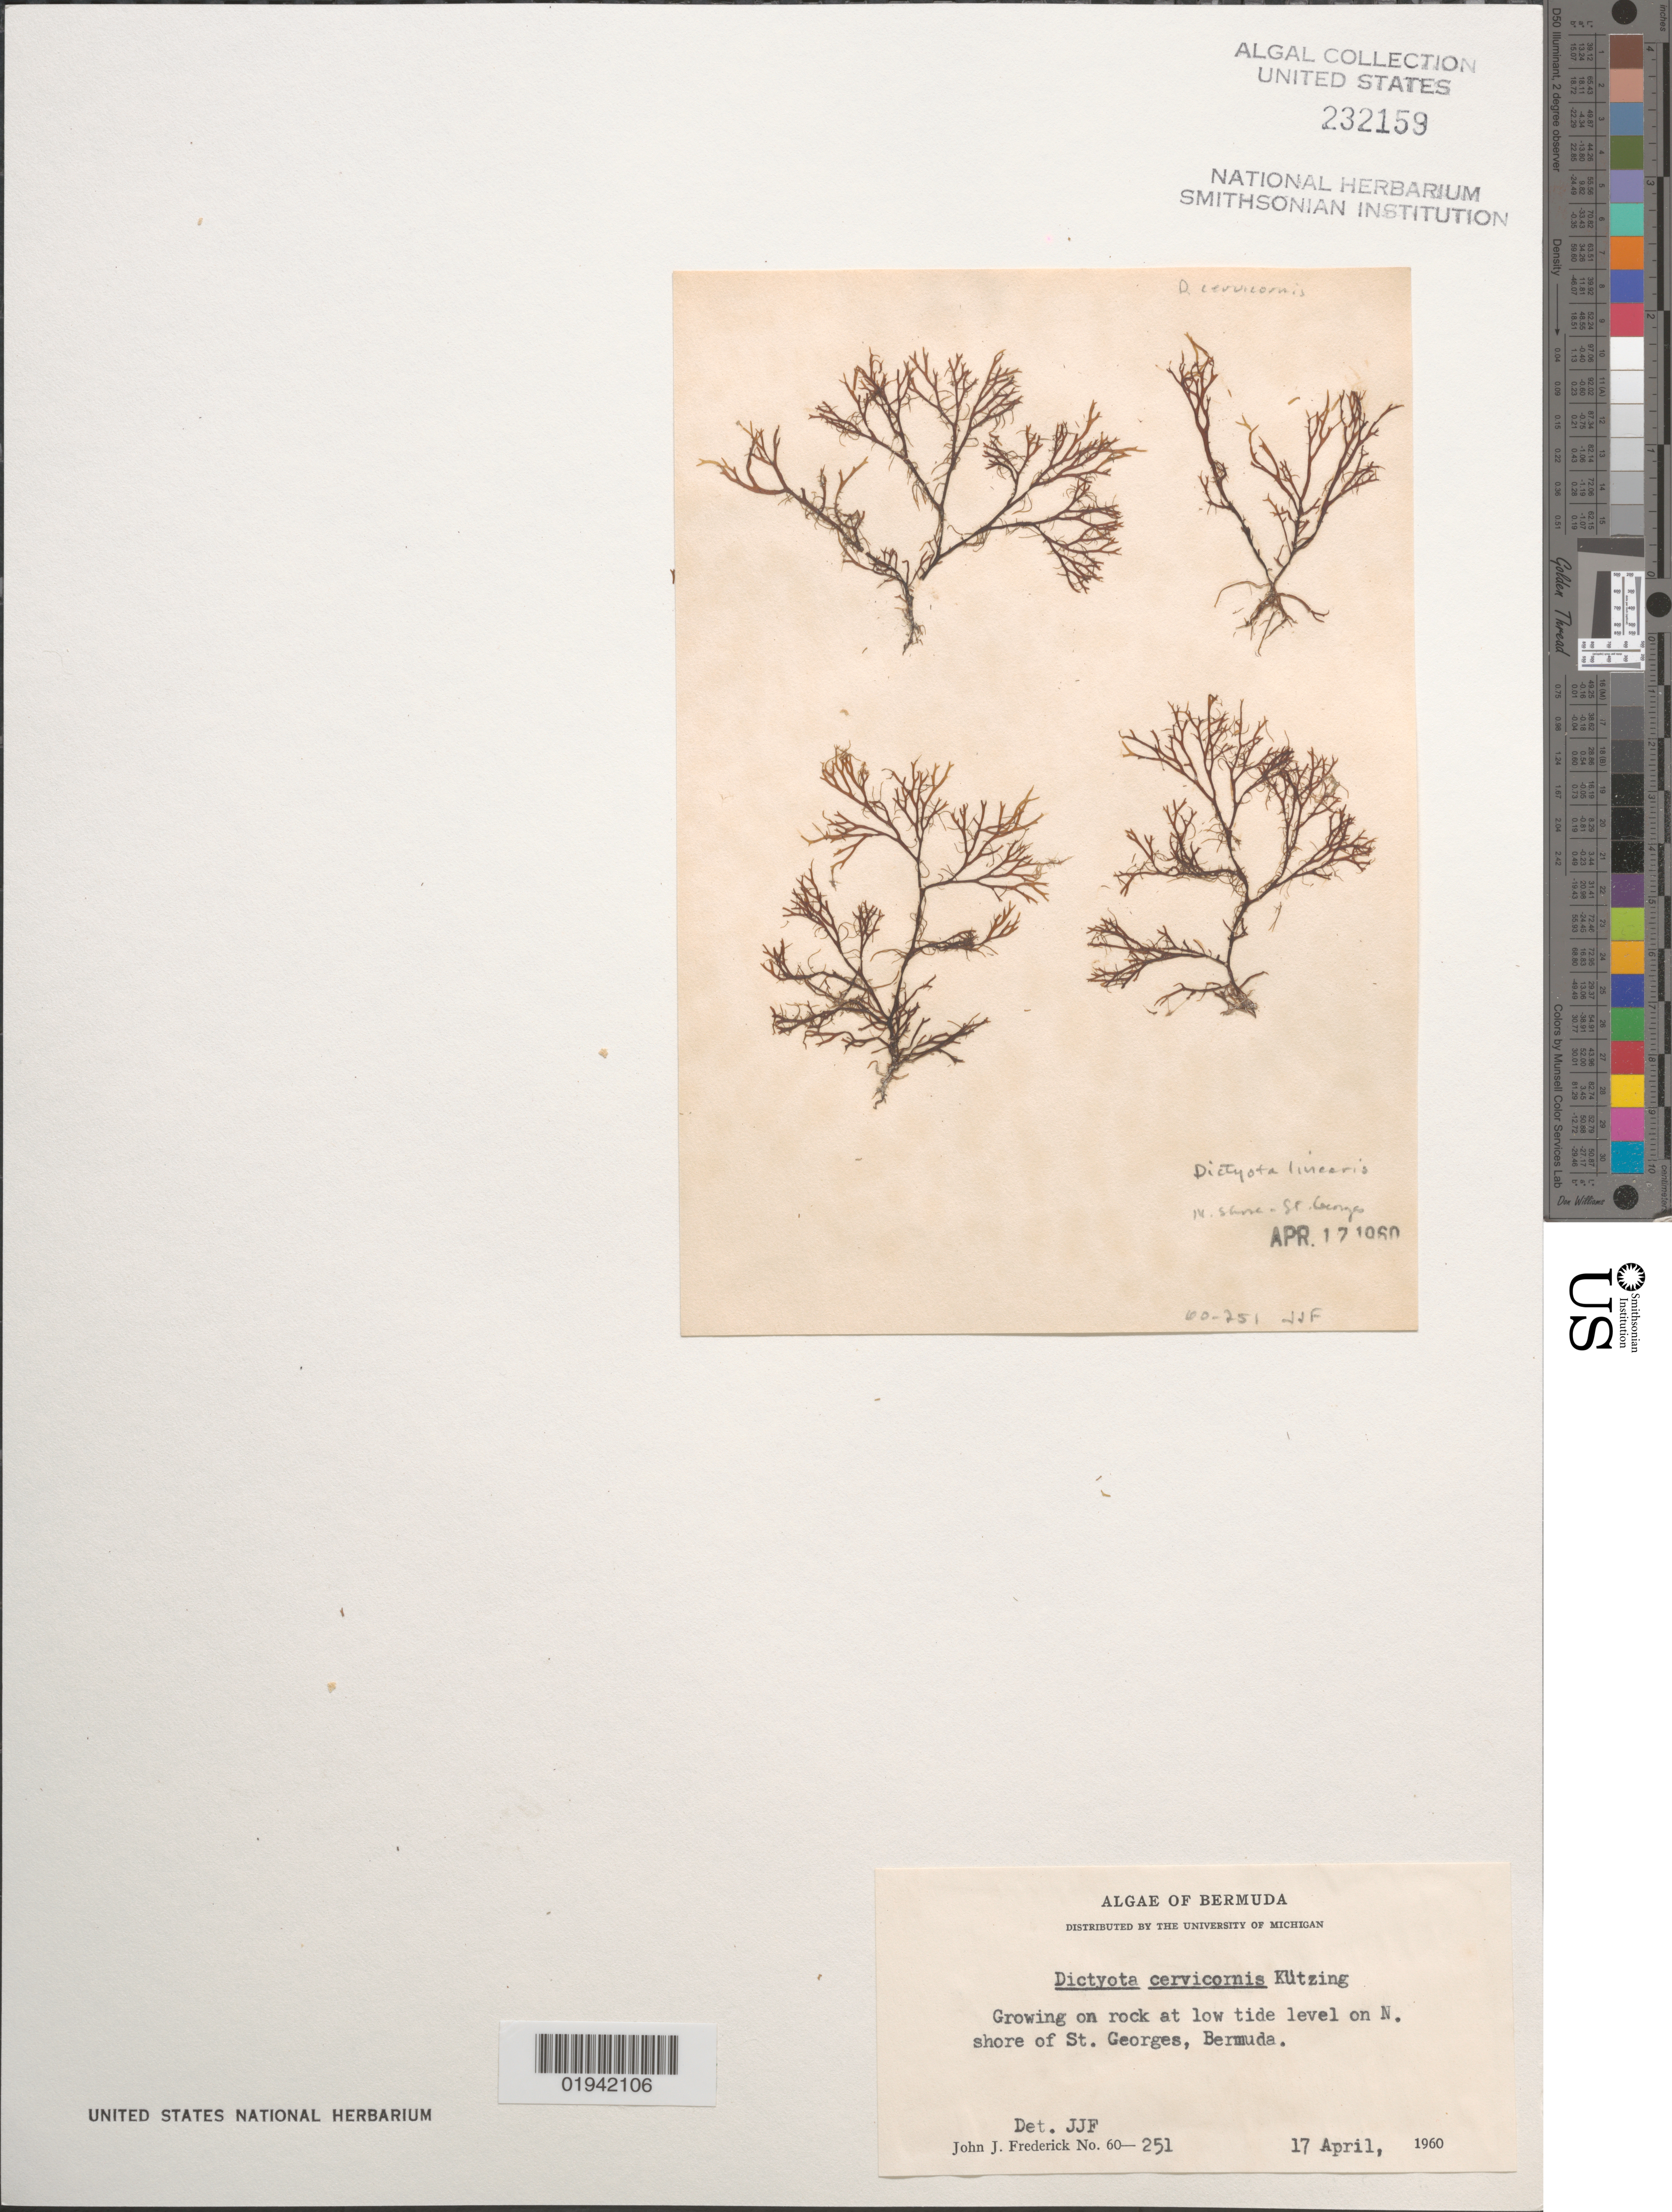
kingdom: Chromista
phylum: Ochrophyta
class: Phaeophyceae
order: Dictyotales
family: Dictyotaceae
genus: Dictyota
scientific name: Dictyota cervicornis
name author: Kütz.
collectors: J. Frederick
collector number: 60-251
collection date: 1960-04-17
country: Bermuda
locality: Growing on rock at low tide level on N. shore of St. Georges.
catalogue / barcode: US 232159